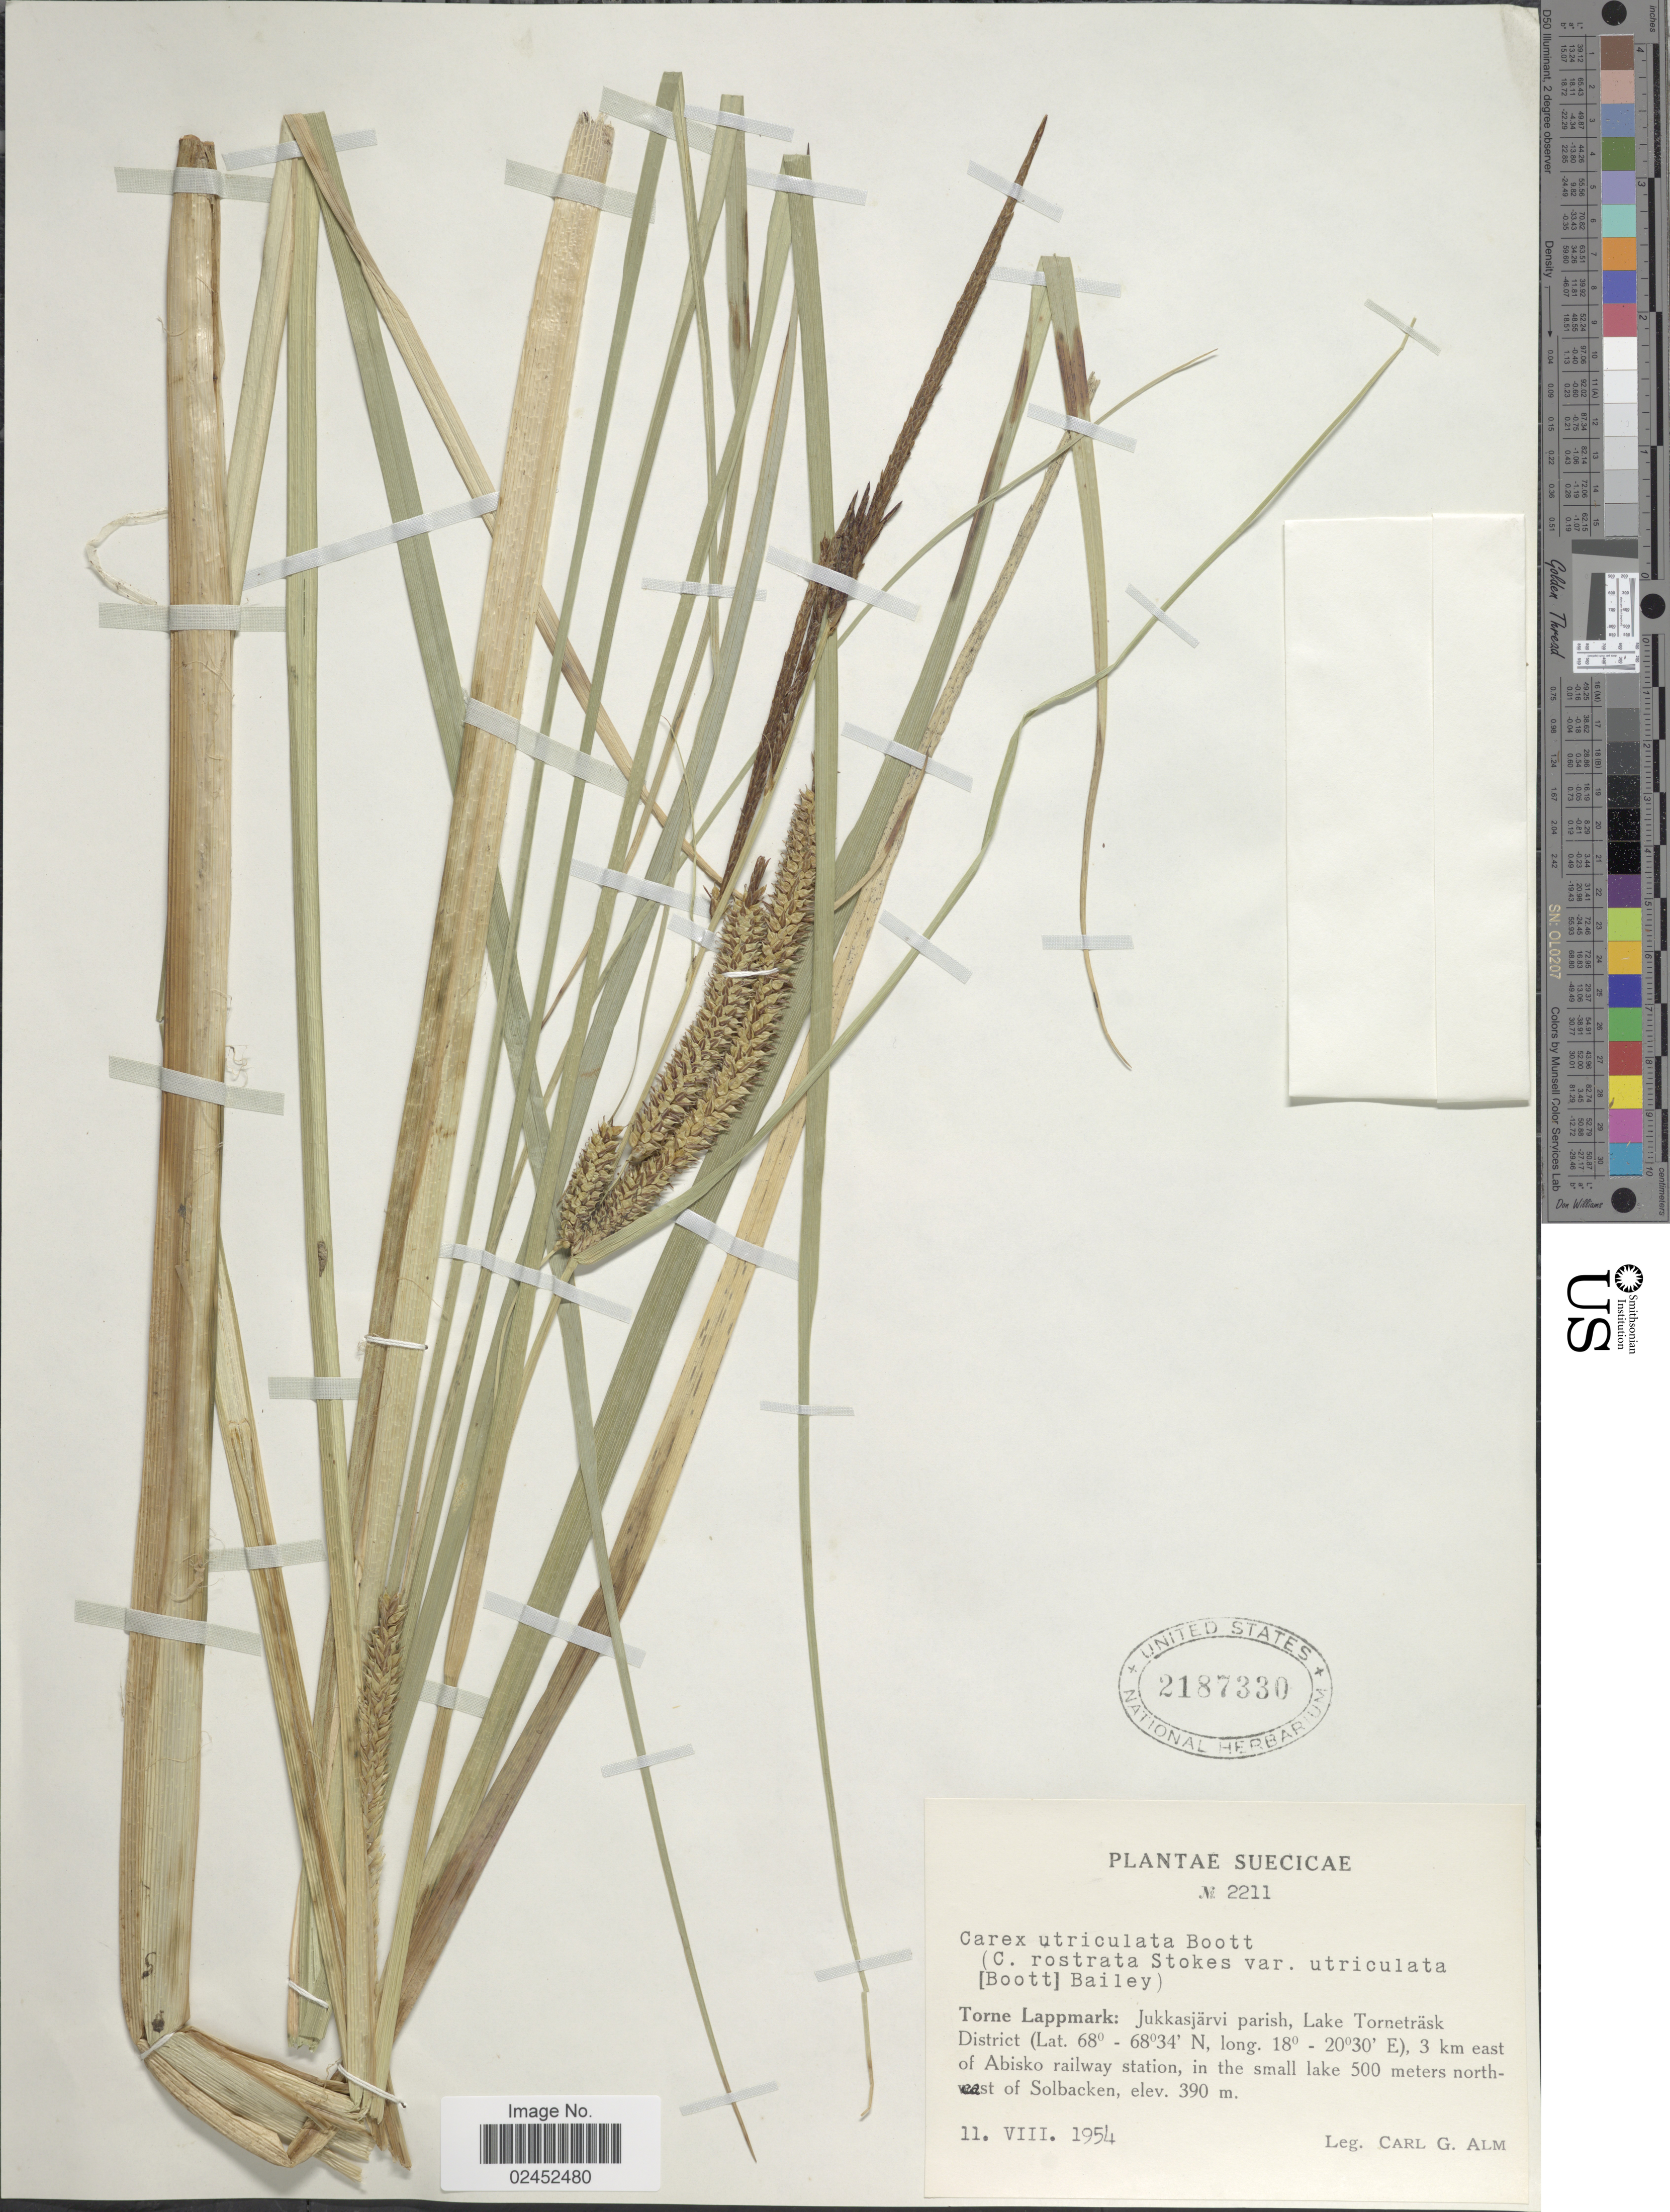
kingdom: Plantae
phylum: Tracheophyta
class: Liliopsida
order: Poales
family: Cyperaceae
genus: Carex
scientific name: Carex rostrata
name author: Stokes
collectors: C. G. Alm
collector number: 2211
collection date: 1954-08-11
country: Sweden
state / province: Norrbotten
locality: Suecicae, Torne Lappmark: Jukkasjarvi parish, Lake Tonrnetrask District, 3 km east of Abisko railway station, in the small lake 500 meters north east of Solbacken.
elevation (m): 390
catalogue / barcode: US 2187330